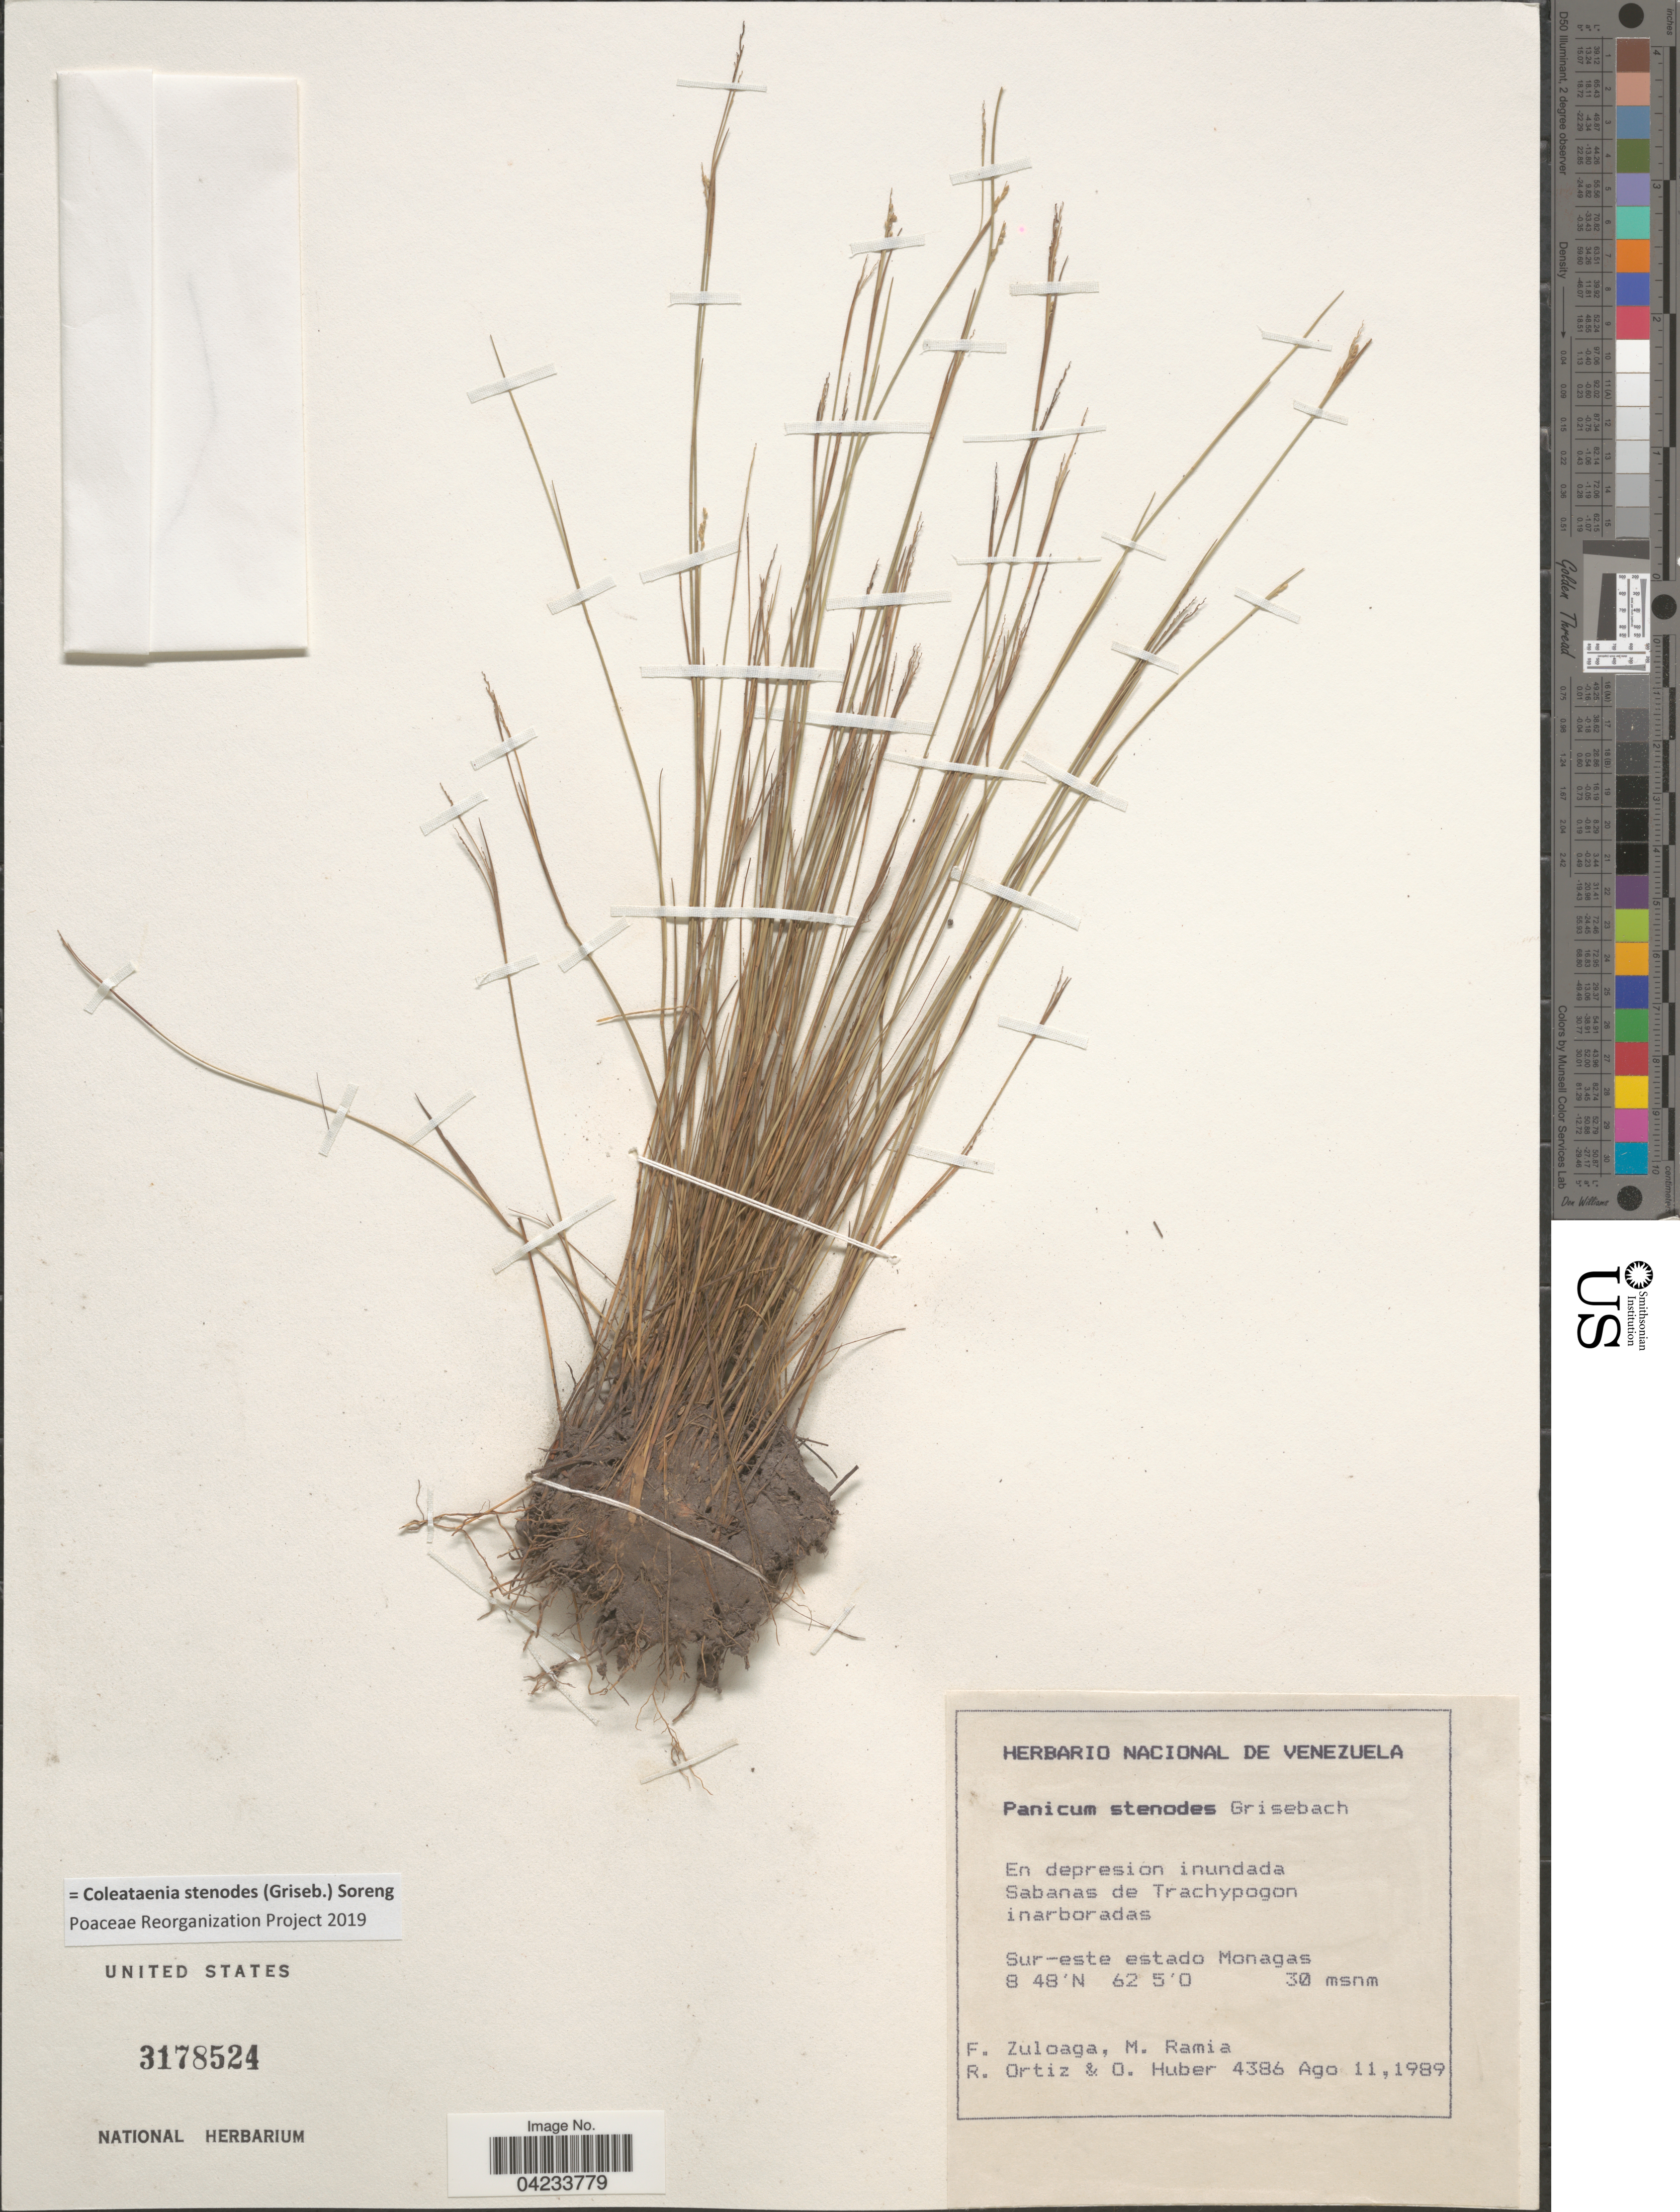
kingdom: Plantae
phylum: Tracheophyta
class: Liliopsida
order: Poales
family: Poaceae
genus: Coleataenia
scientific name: Coleataenia stenodes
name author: (Griseb.) Soreng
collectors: F. Zuloaga, M. Ramia, R. Ortiz & O. Huber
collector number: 4386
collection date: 1989-08-11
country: Venezuela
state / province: Monagas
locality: Sur-este estado Monagas.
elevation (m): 30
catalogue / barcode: US 3178524